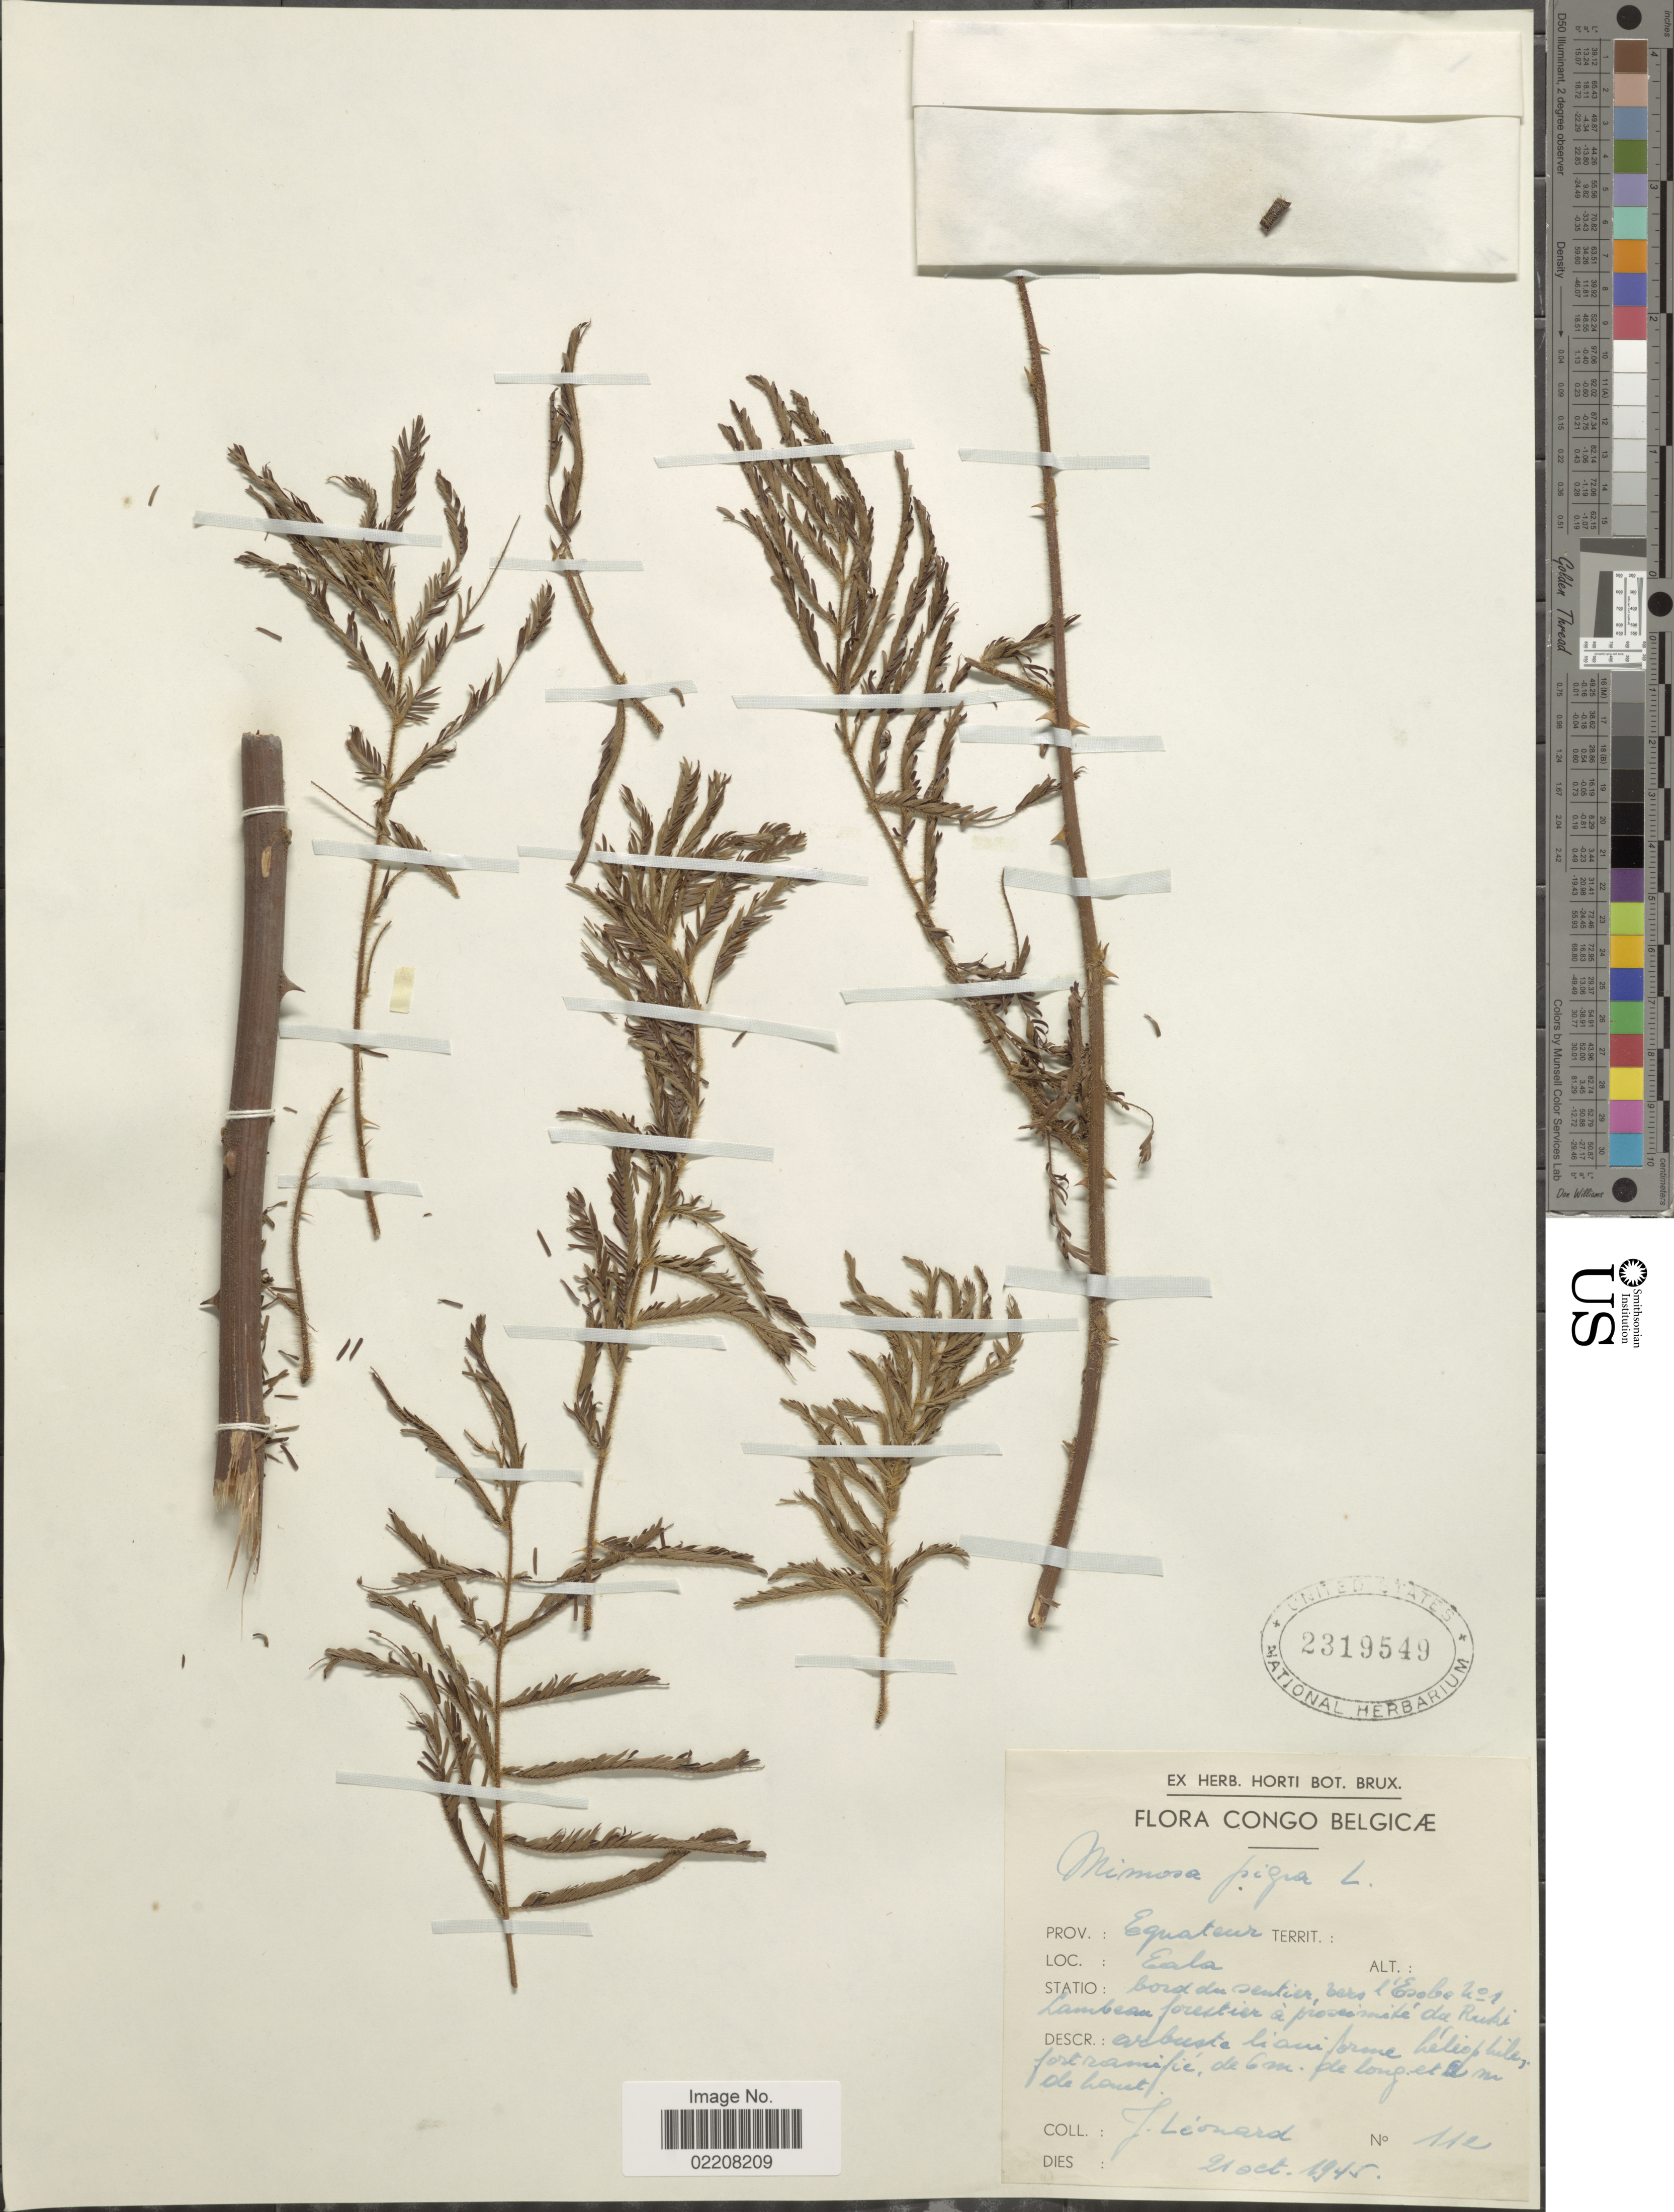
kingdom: Plantae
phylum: Tracheophyta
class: Magnoliopsida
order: Fabales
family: Fabaceae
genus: Mimosa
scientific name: Mimosa pigra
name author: L.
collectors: J. Leonard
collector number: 112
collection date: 1945-10-21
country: Congo, Democratic Republic of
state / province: Equateur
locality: Eala. Statio: bord du sentier, vers l'Esobe no 1 Lambeaux forestier a proximite du Ruki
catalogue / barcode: US 2319549